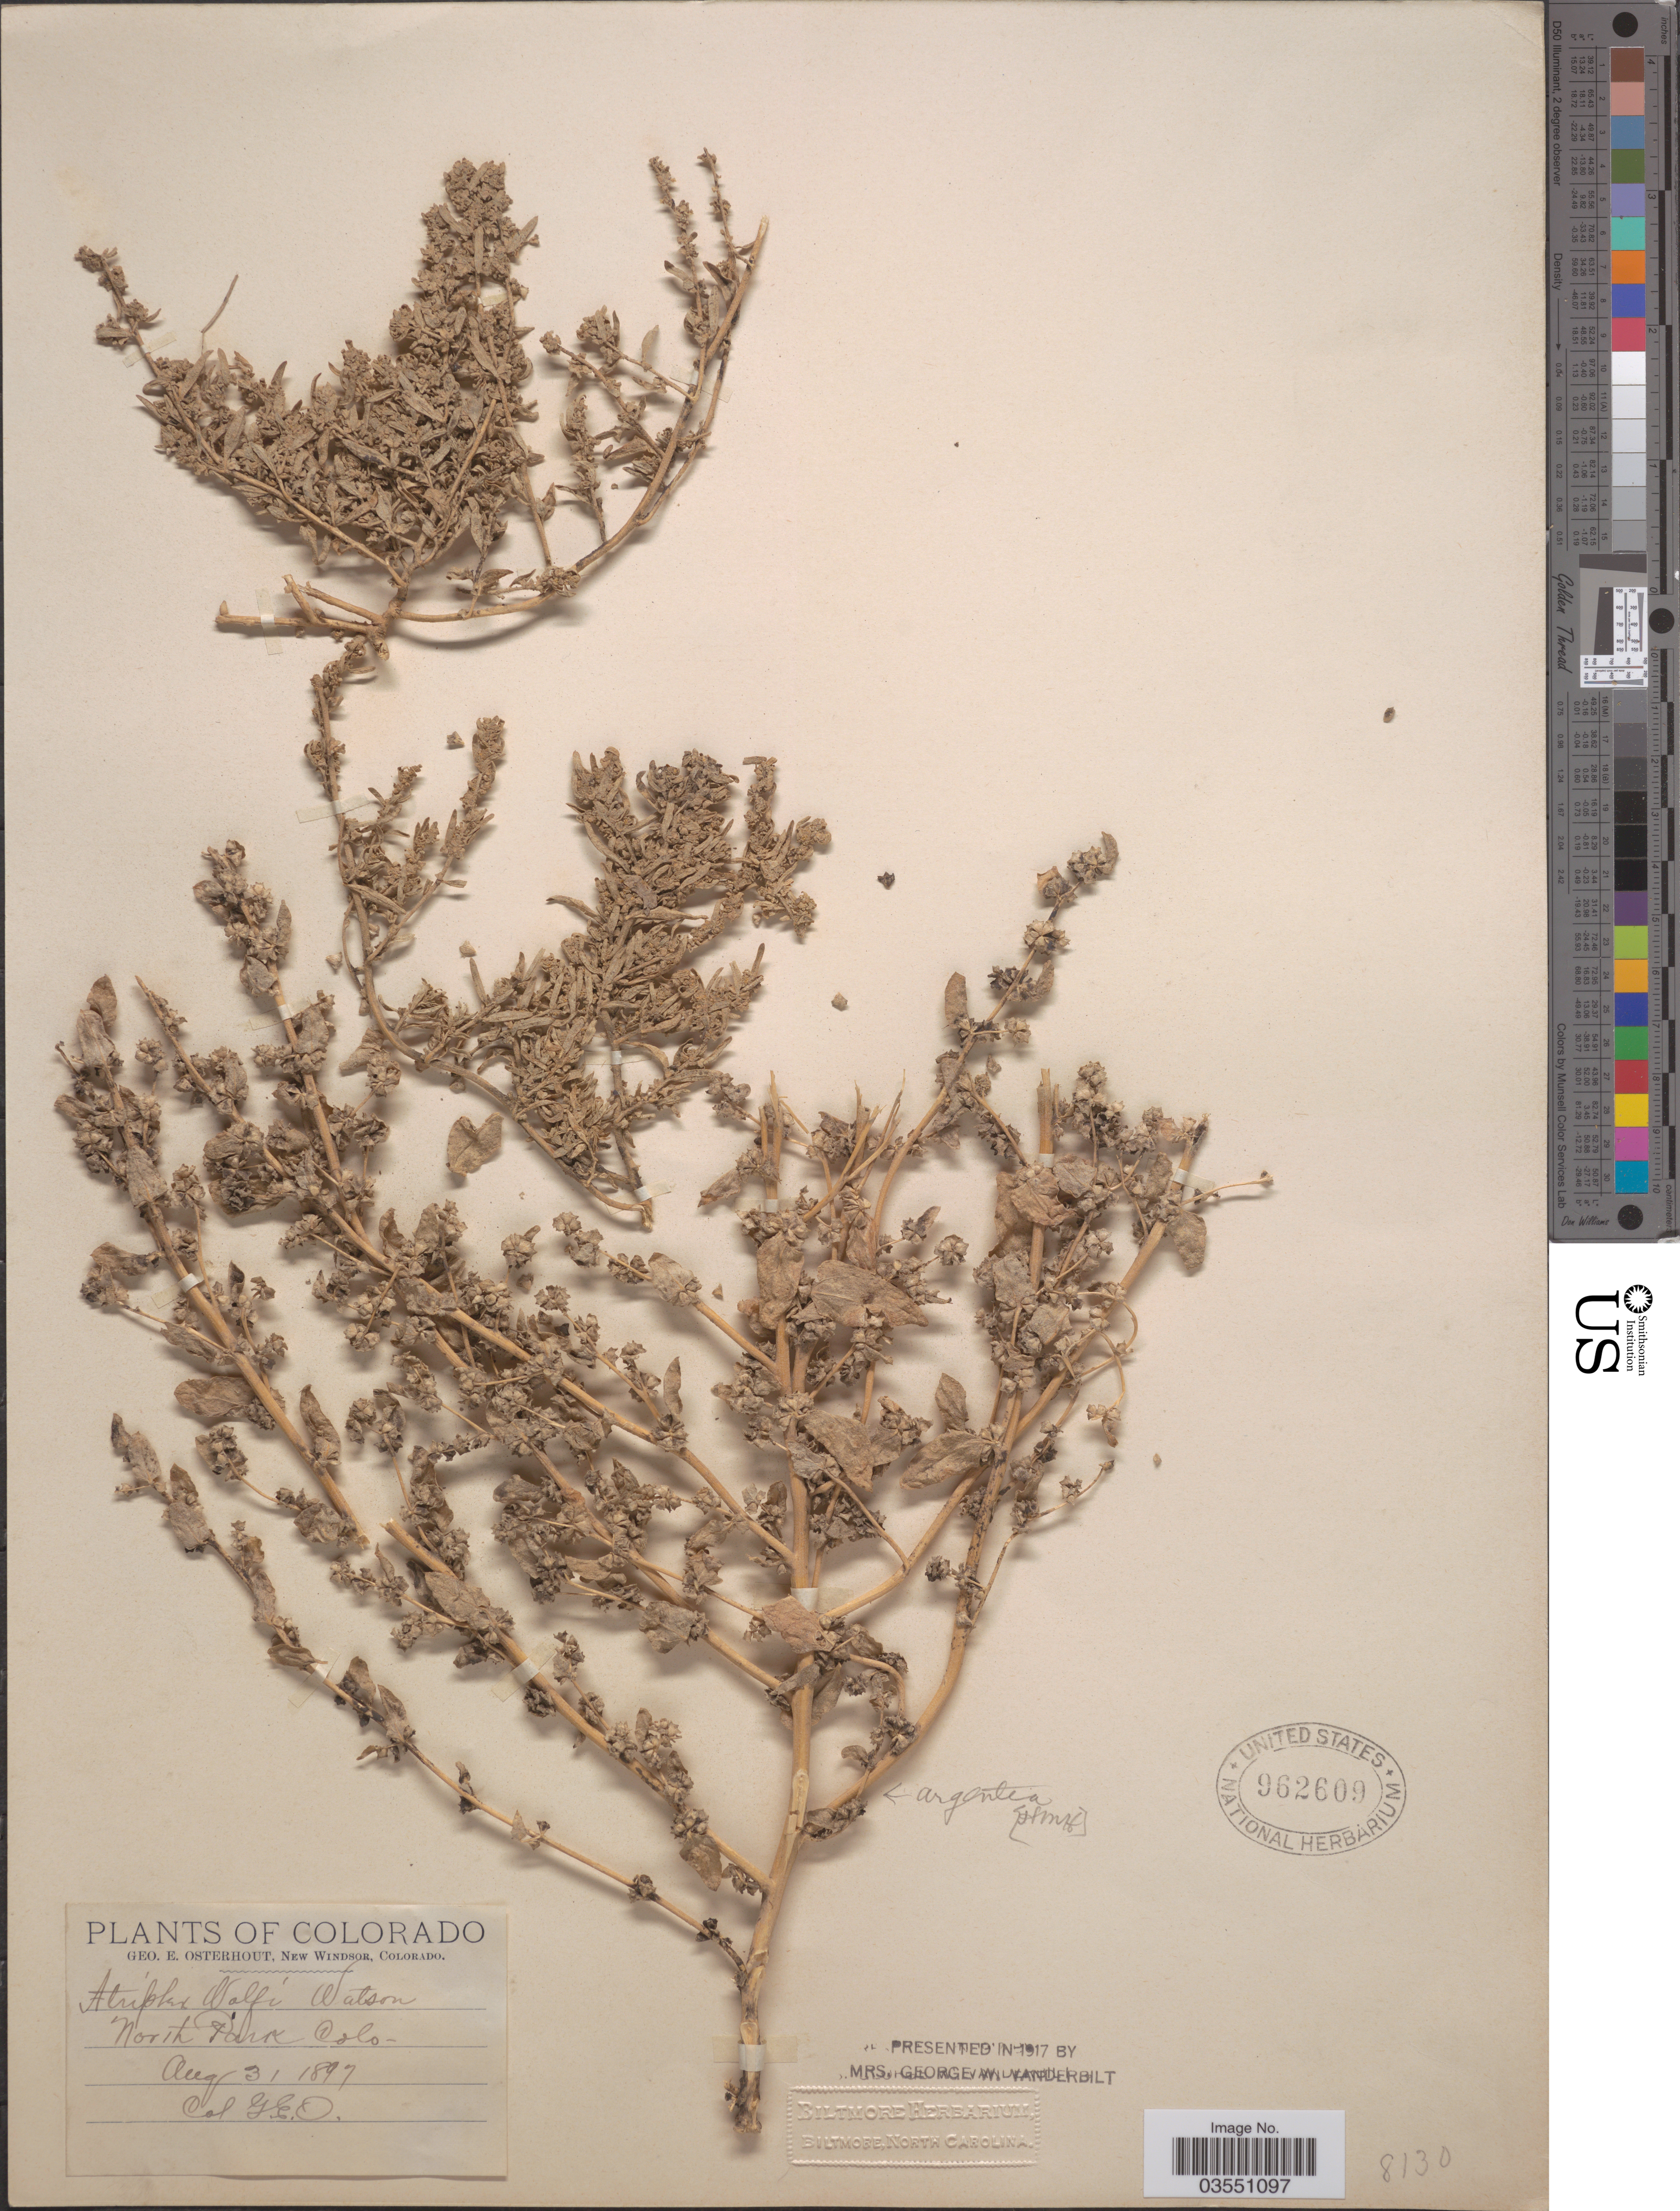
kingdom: Plantae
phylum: Tracheophyta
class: Magnoliopsida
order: Caryophyllales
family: Amaranthaceae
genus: Atriplex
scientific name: Atriplex argentea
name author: Nutt.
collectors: G. Osterhout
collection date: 1897-08-31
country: United States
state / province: Colorado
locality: North Park.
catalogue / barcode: US 962609